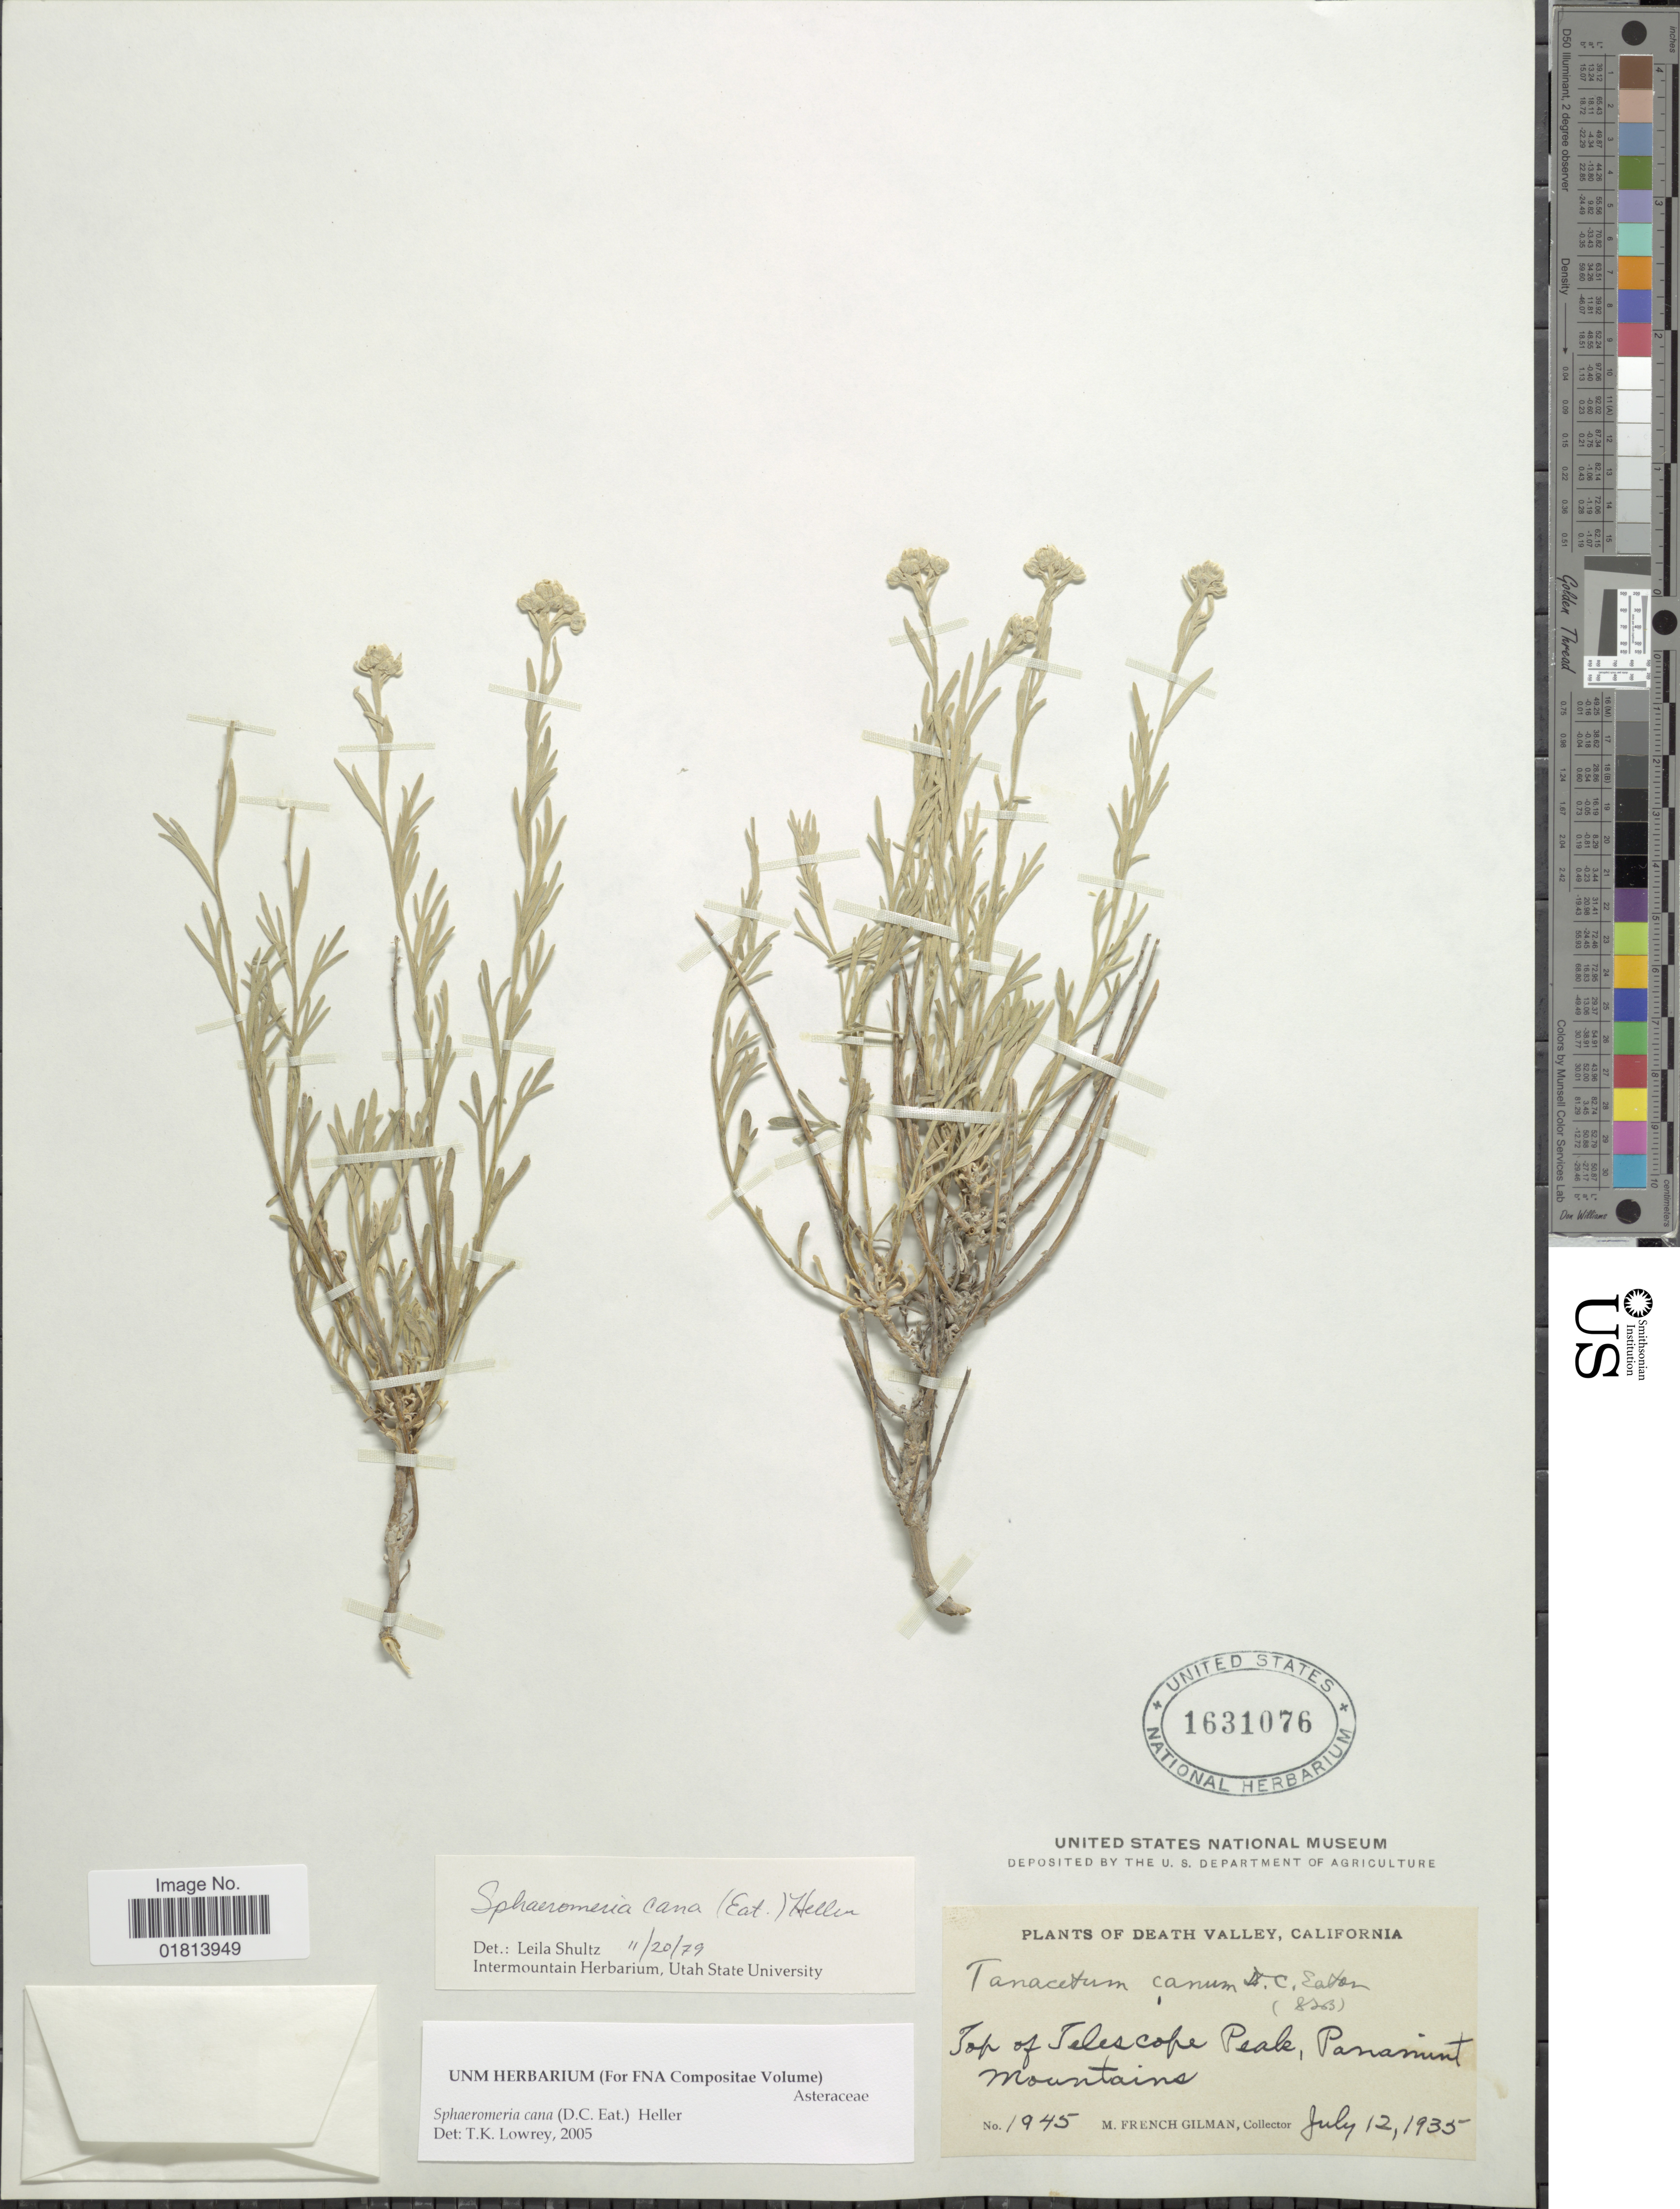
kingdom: Plantae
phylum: Tracheophyta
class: Magnoliopsida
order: Asterales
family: Asteraceae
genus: Sphaeromeria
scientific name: Sphaeromeria cana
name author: (D.C. Eaton) A. Heller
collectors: M. F. Gilman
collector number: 1945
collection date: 1935-07-12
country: United States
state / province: California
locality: Death Valley, Top of Telescope Peak, Panamint Mountains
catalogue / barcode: US 1631076